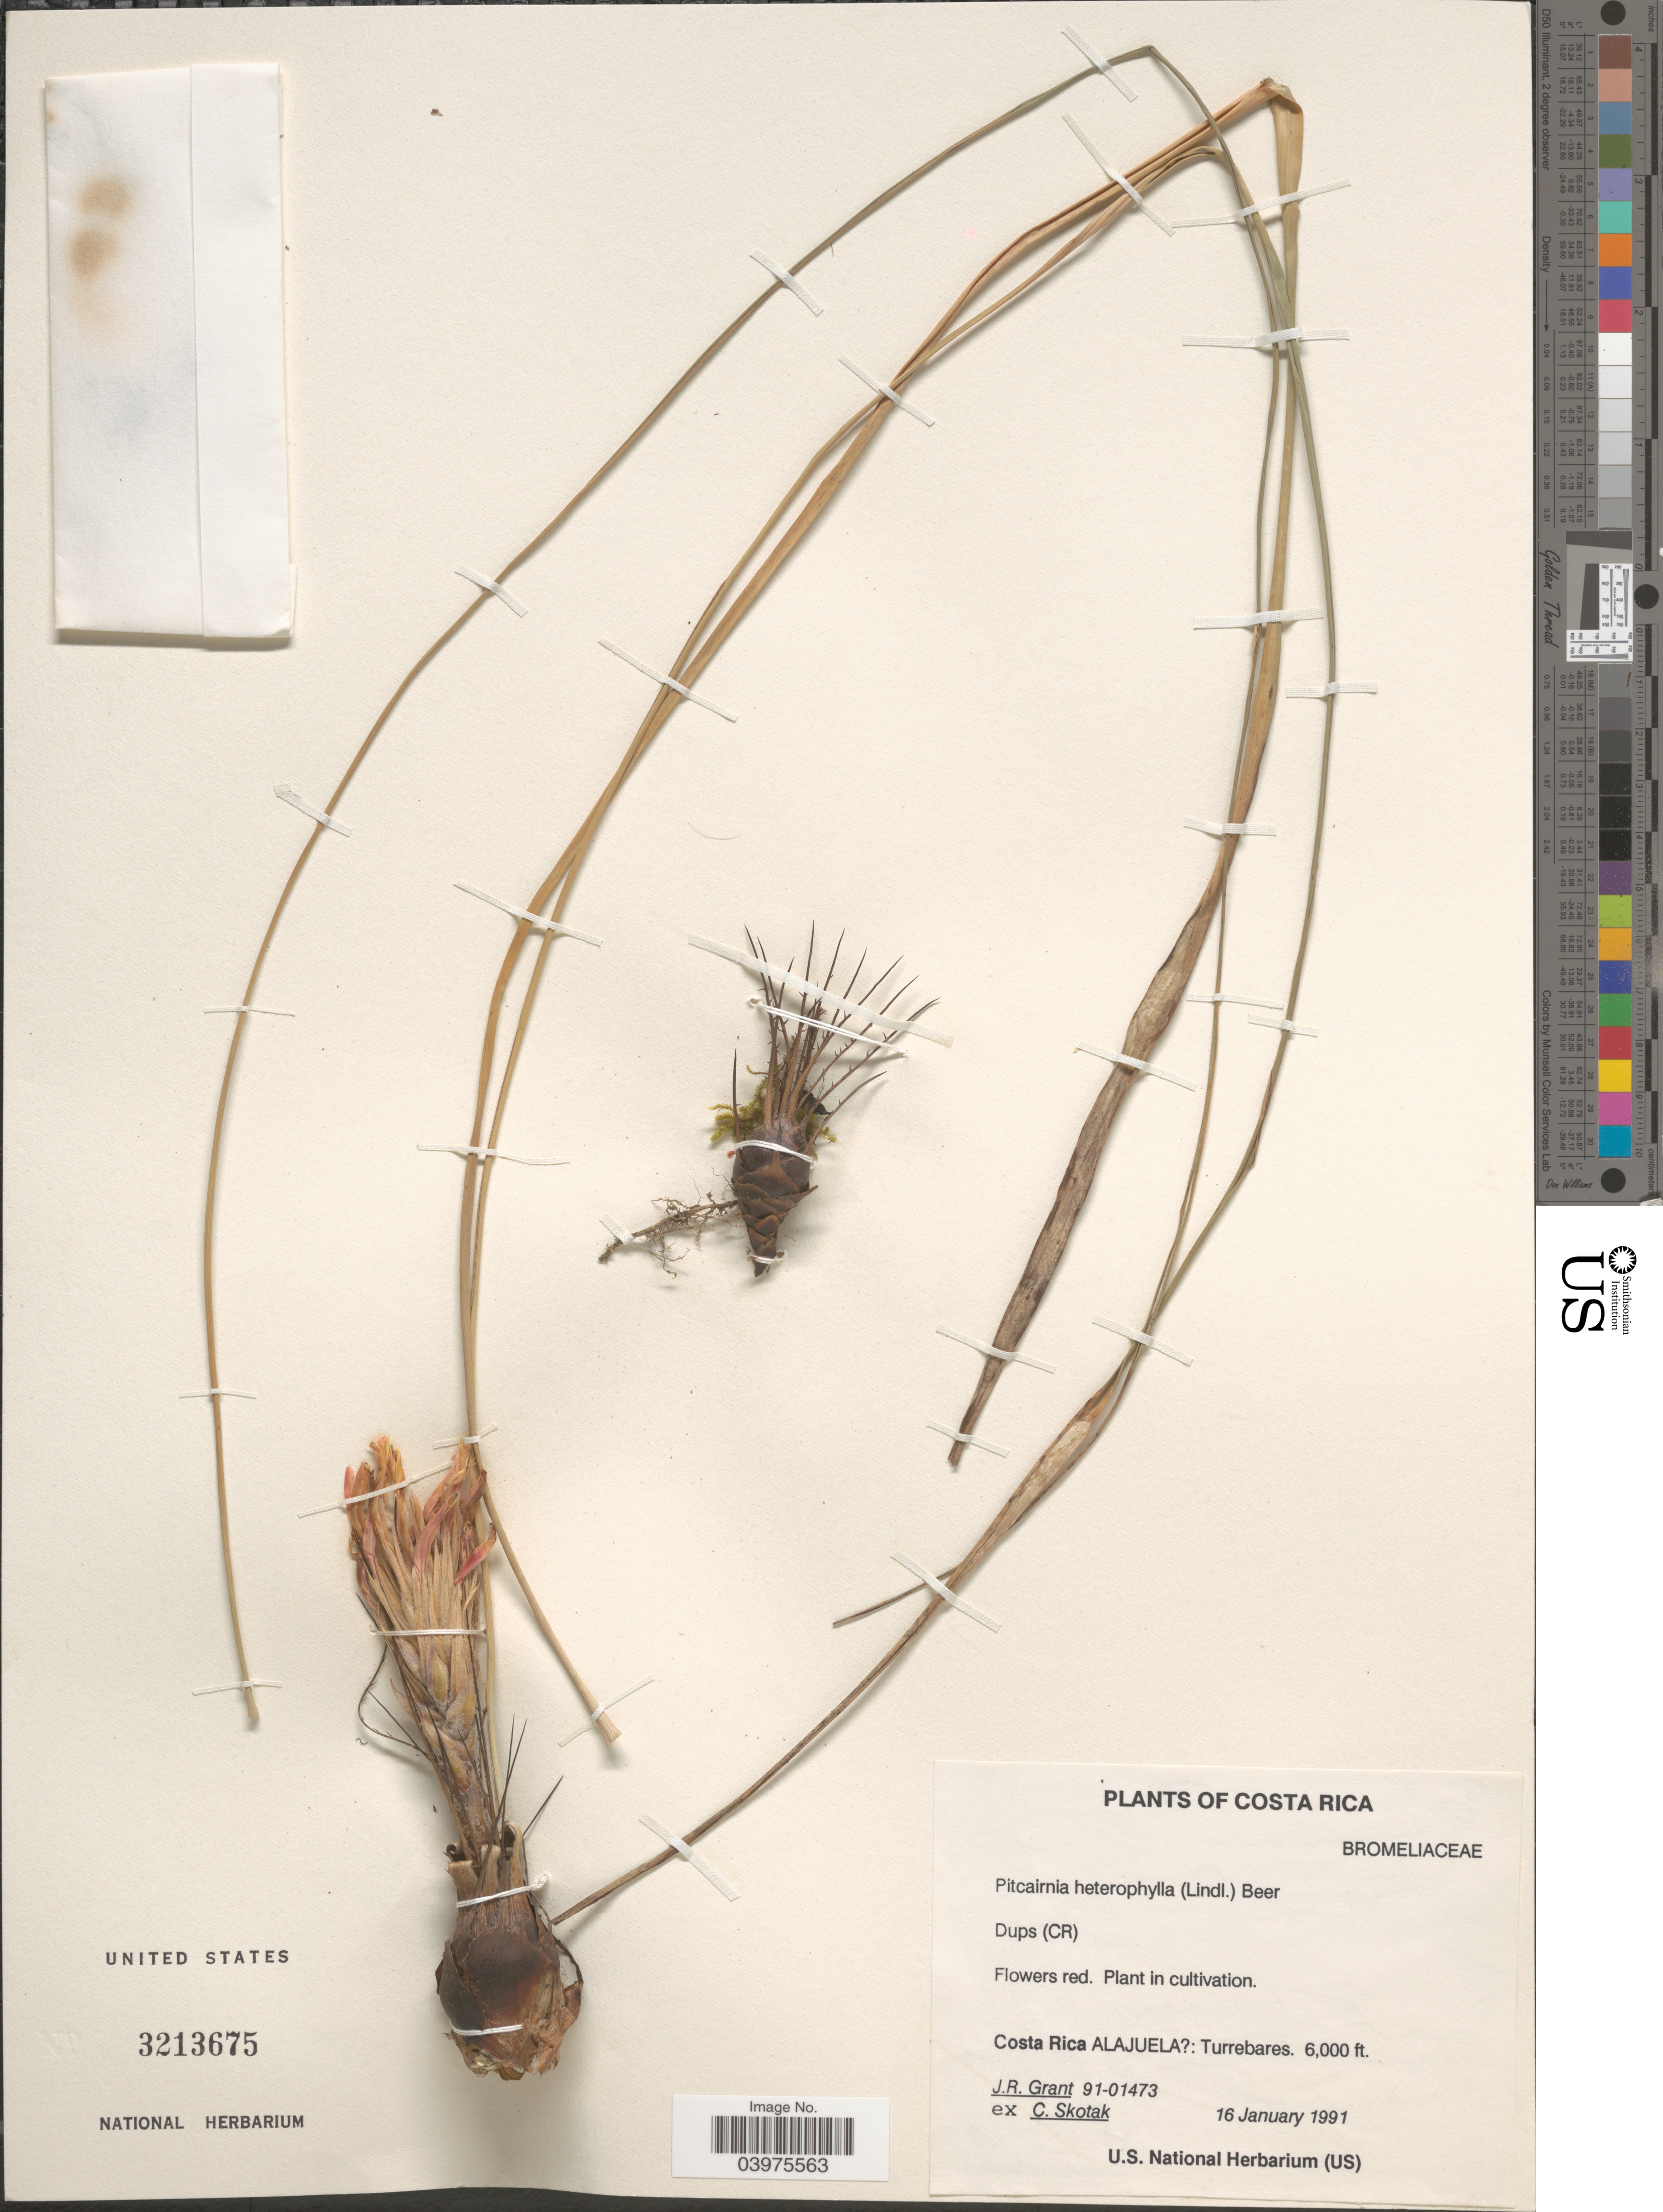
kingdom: Plantae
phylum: Tracheophyta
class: Liliopsida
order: Poales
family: Bromeliaceae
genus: Pitcairnia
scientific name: Pitcairnia heterophylla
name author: (Lindl.) Beer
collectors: J. Grant & C. Skotak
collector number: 91-01473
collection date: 1991-01-16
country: Costa Rica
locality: U.S National Herbarium (US)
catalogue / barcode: US 3213675